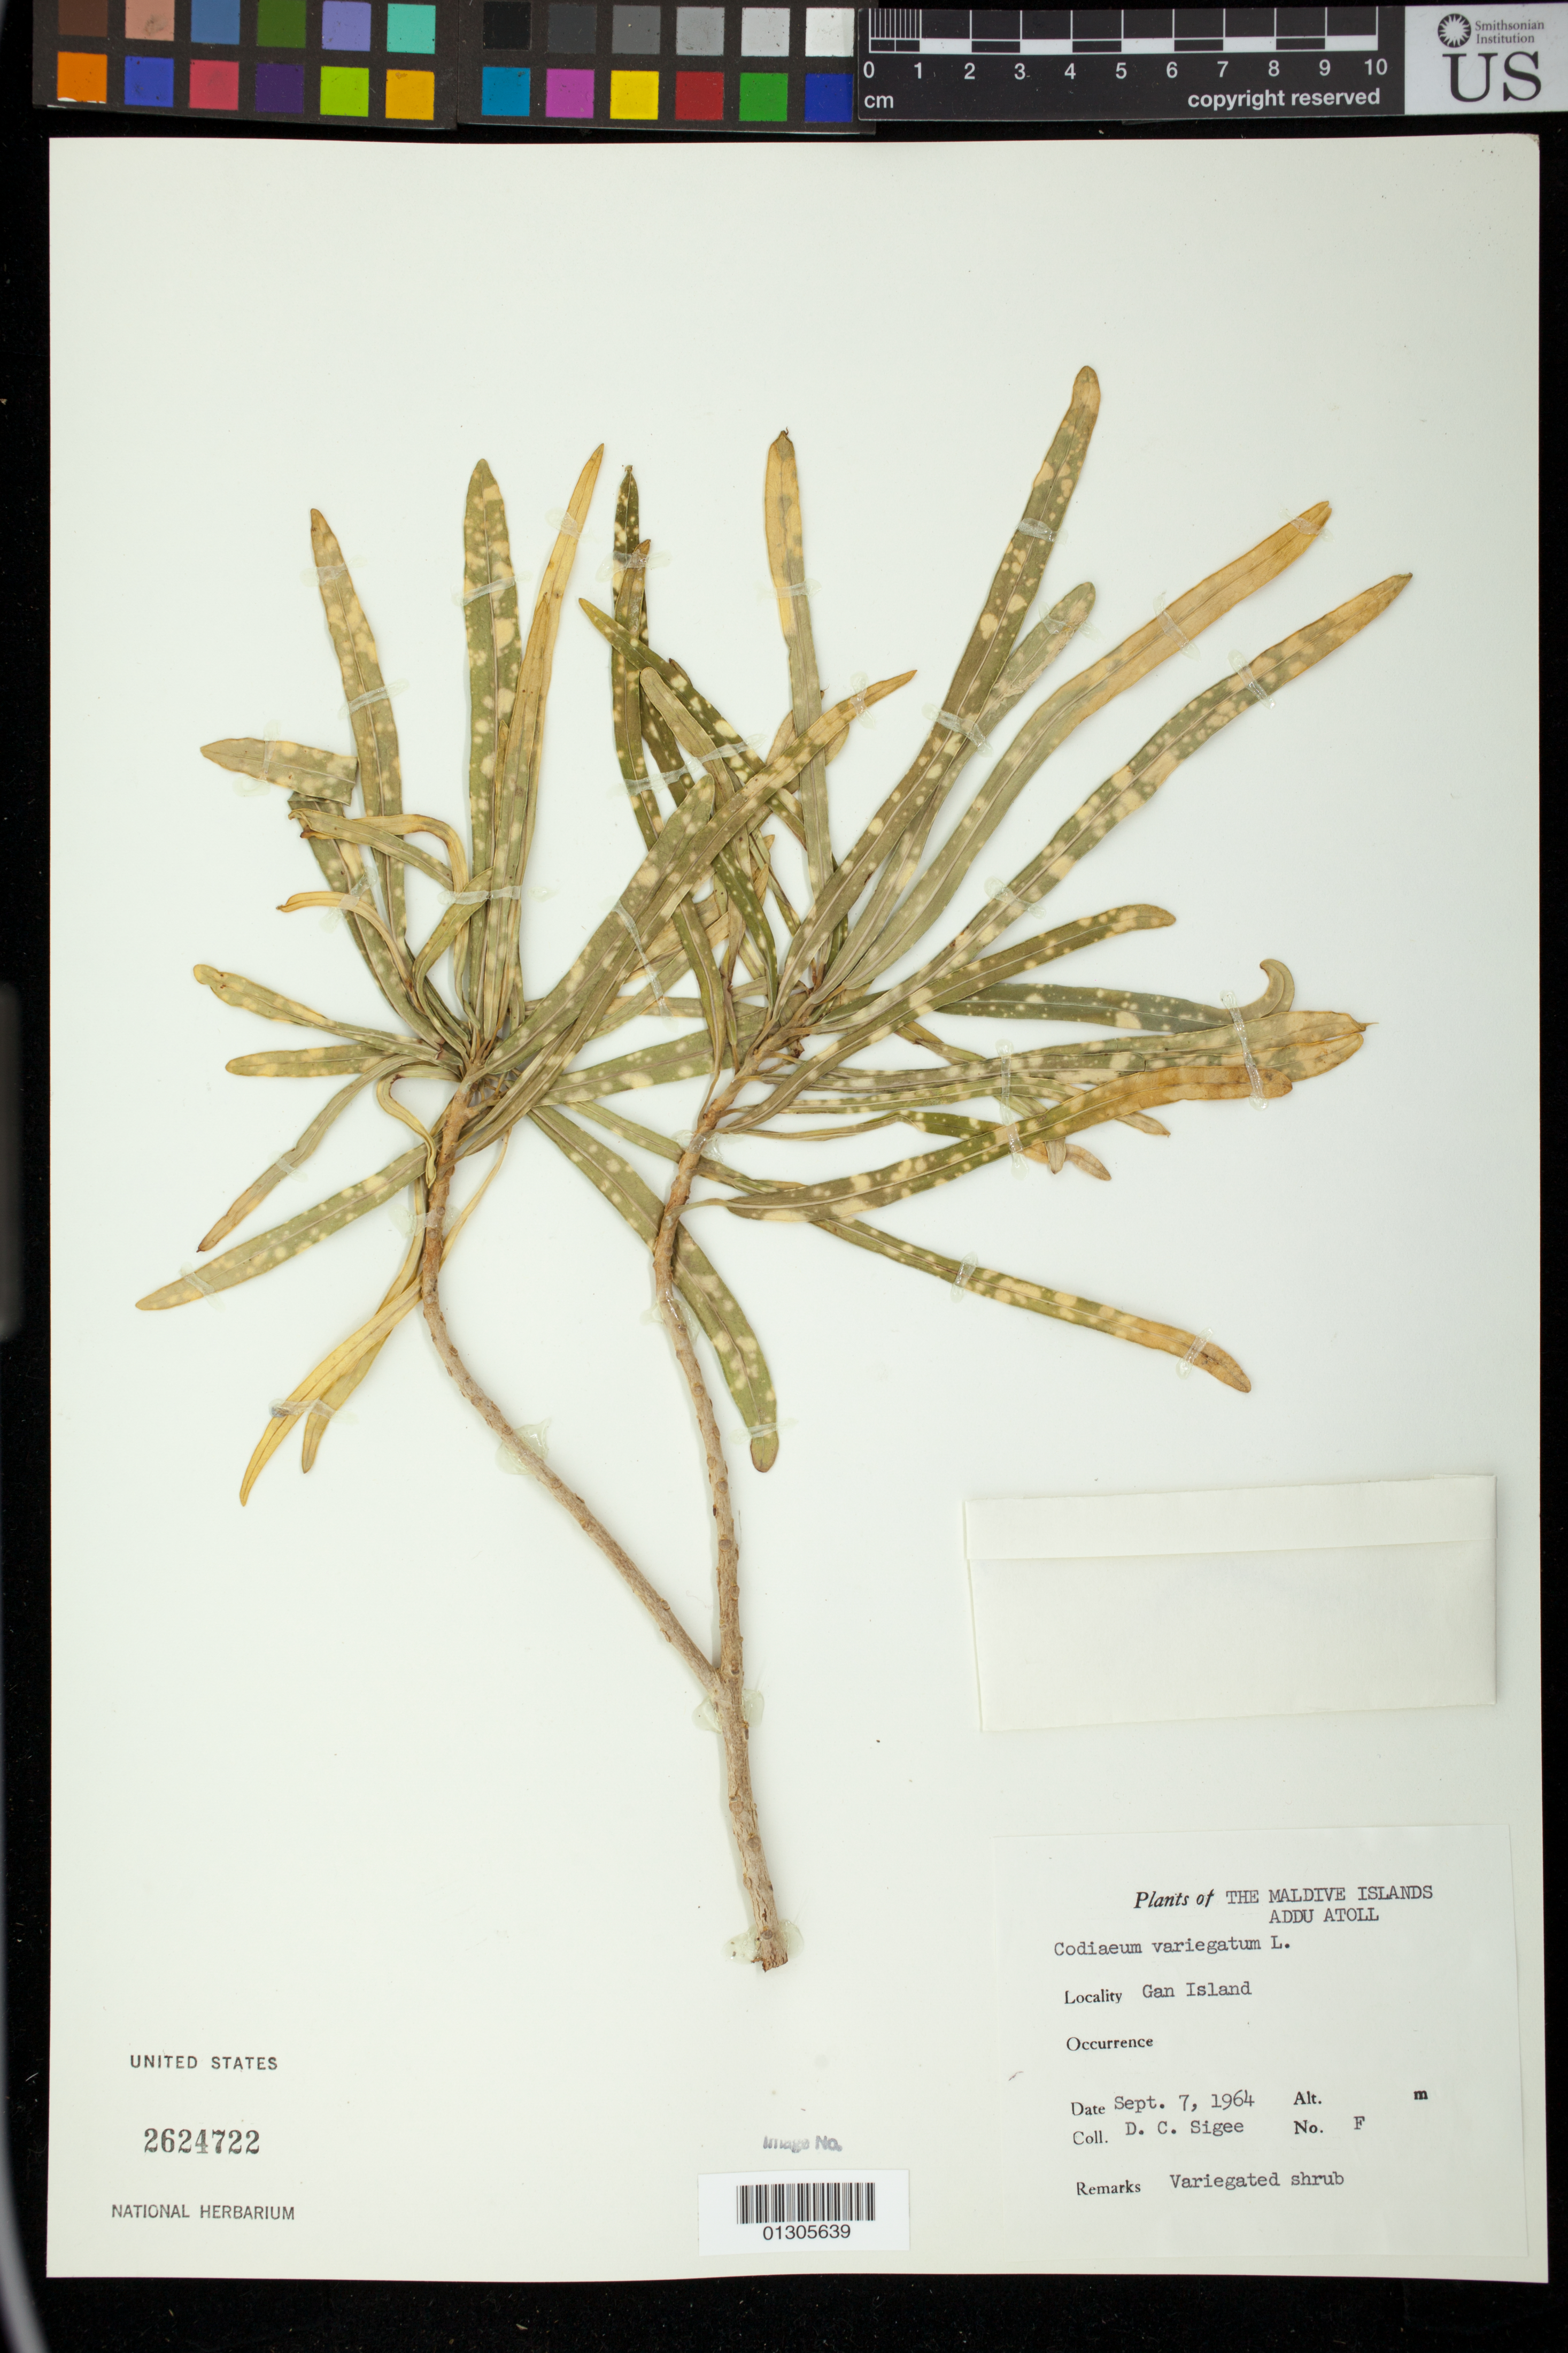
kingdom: Plantae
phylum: Tracheophyta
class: Magnoliopsida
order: Malpighiales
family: Euphorbiaceae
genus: Codiaeum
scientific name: Codiaeum variegatum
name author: (L.) Rumph. ex A. Juss.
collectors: D. C. Sigee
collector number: F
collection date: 1964-09-07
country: Maldive Islands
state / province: Seenu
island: Addu Atoll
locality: Addu Atoll, Gan Islet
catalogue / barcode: US 2624722